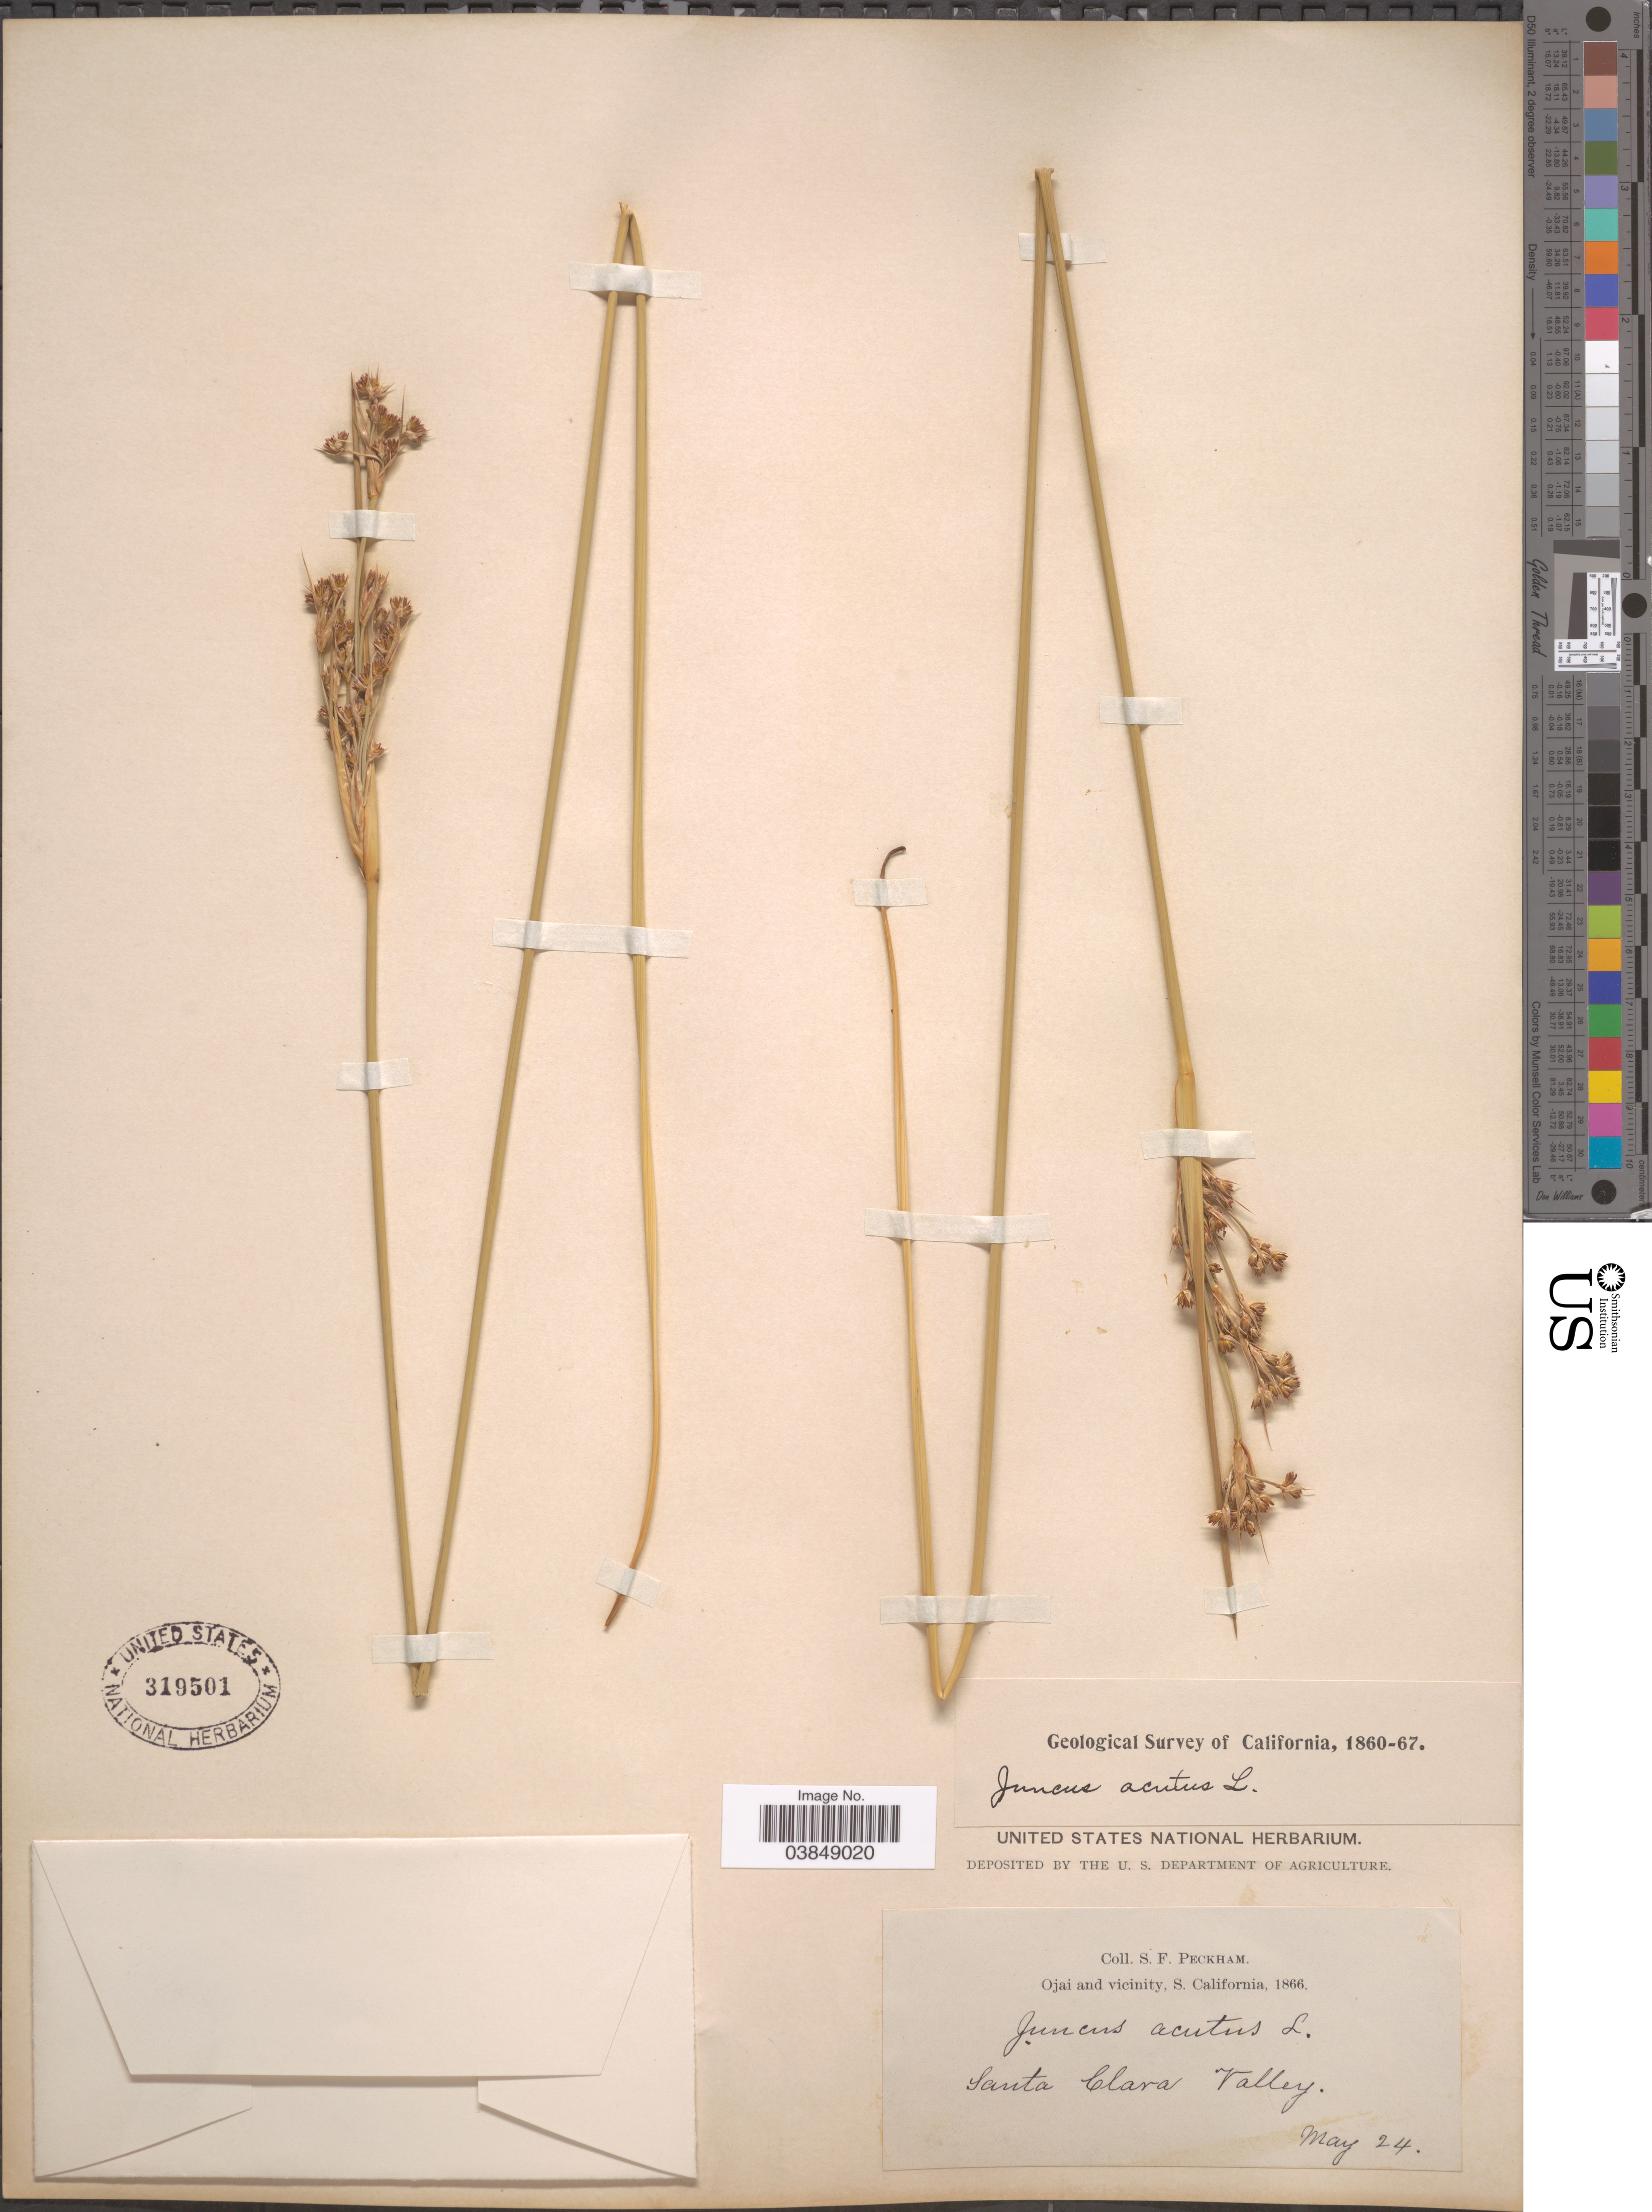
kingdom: Plantae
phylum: Tracheophyta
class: Liliopsida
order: Poales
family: Juncaceae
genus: Juncus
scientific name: Juncus acutus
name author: L.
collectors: S. Peckham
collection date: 1866-05-24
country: United States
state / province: California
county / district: Ventura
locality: Ojai and vicinity, S. California, Santa Clara Valley.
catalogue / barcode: US 319501